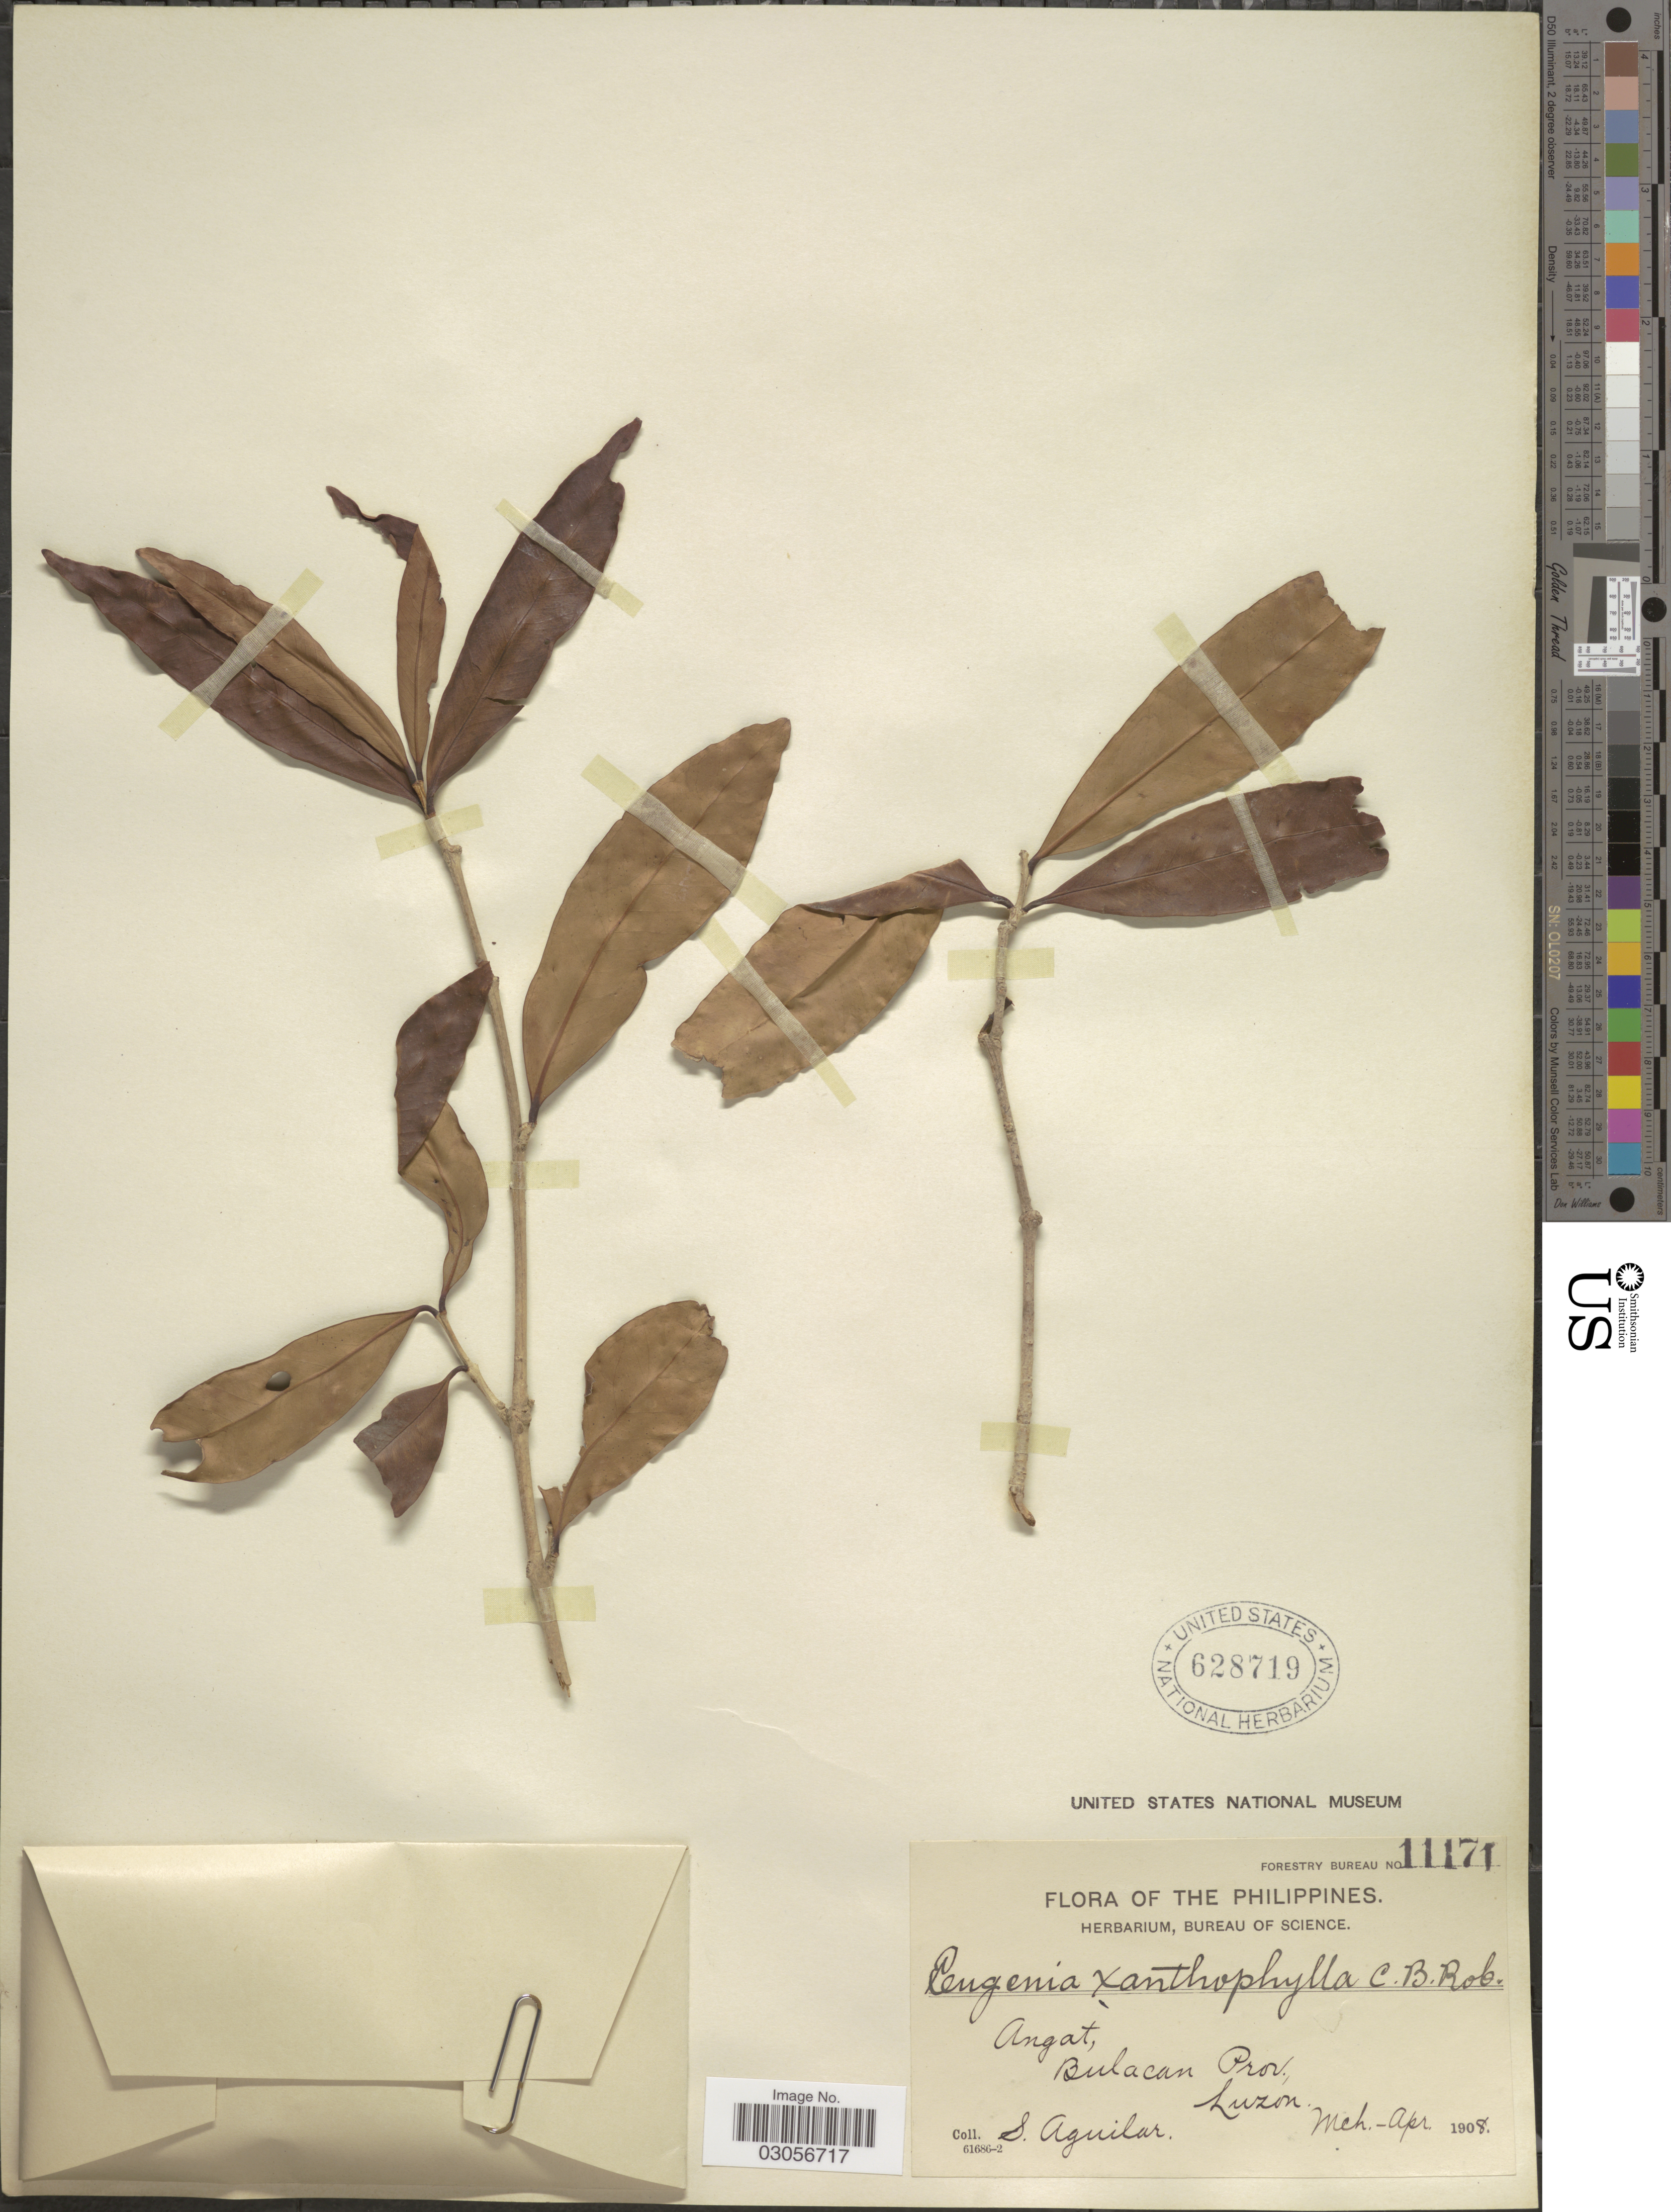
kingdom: Plantae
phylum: Tracheophyta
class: Magnoliopsida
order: Myrtales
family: Myrtaceae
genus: Syzygium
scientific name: Syzygium xanthophyllum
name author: (C.B. Rob.) Merr.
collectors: S. Aguilar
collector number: Forestry Bureau 11171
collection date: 1908-03/1908-04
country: Philippines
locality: Angat, Bulacan Prov., Luzon.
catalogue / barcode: US 628719